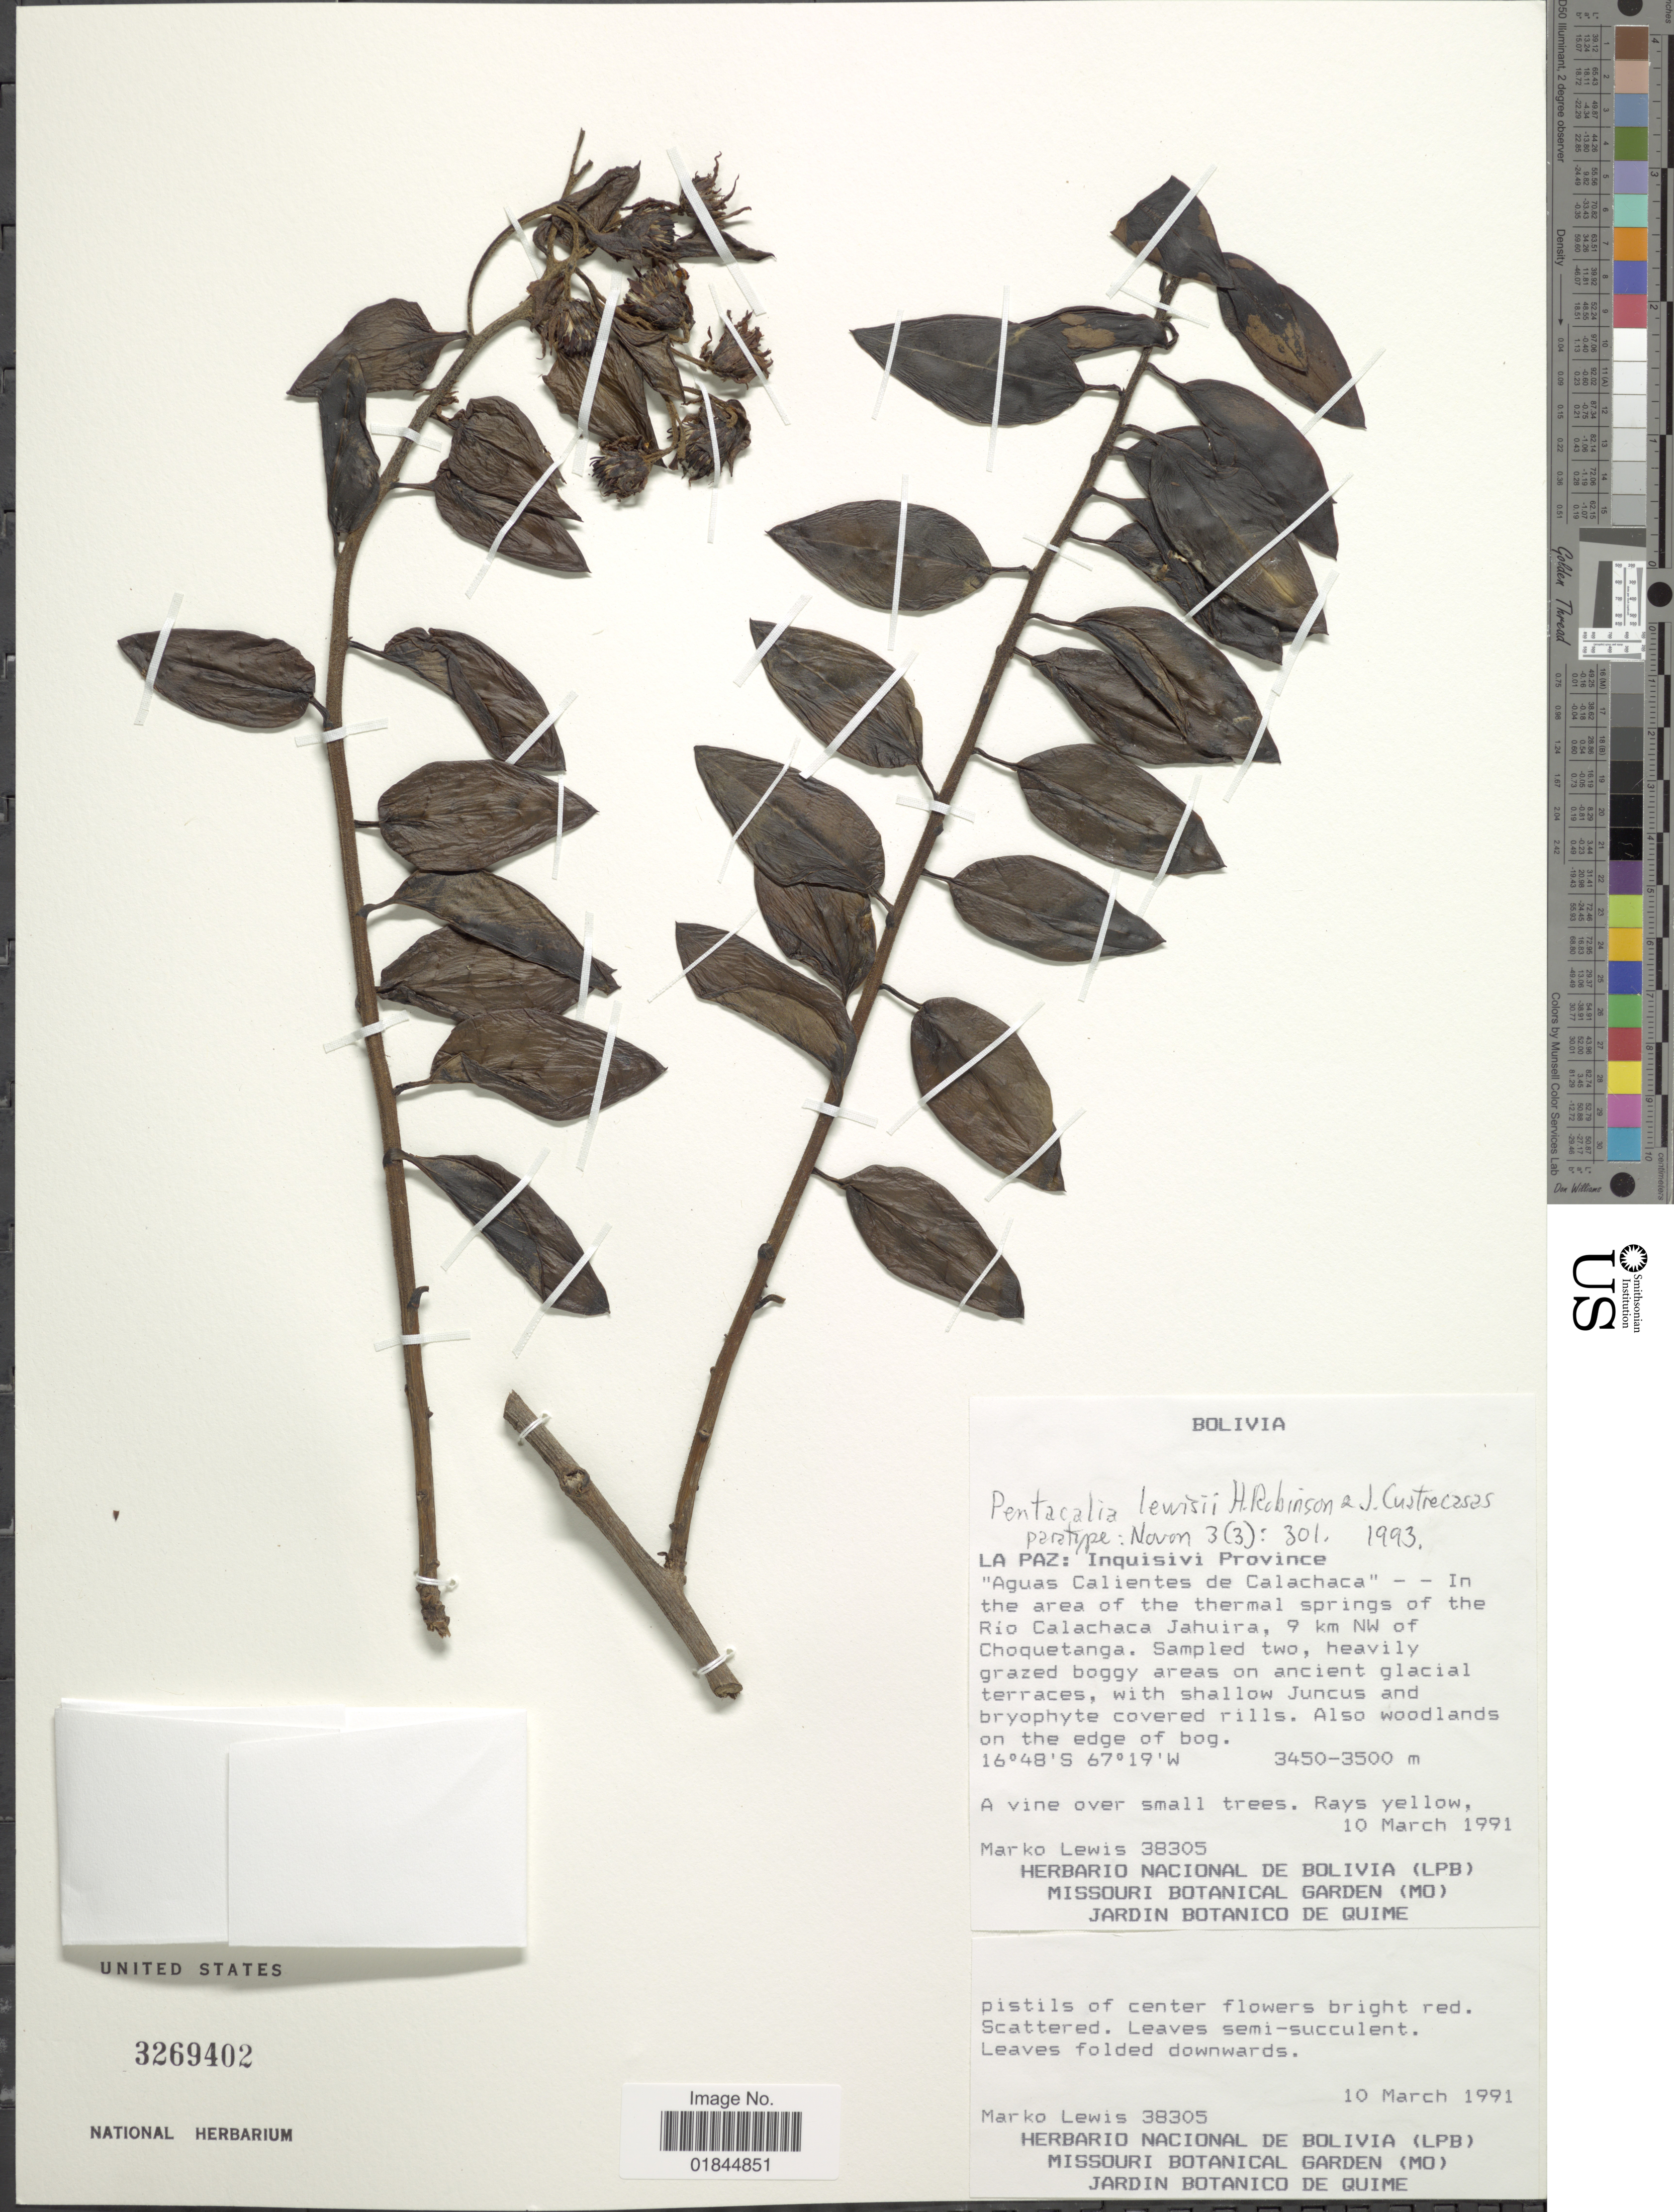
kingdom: Plantae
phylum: Tracheophyta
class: Magnoliopsida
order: Asterales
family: Asteraceae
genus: Pentacalia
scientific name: Pentacalia lewisii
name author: H. Rob. & Cuatrec.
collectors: M. A. Lewis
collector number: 38305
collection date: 1991-03-10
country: Bolivia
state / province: La Paz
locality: La Paz: Inquisivi Province. "Aguas Calientes de Calachaca" - - In the area of the thermal springs of the Rio Calachaca Jahuira, 9 km NW of Choquetanga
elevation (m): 3450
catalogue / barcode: US 3269402